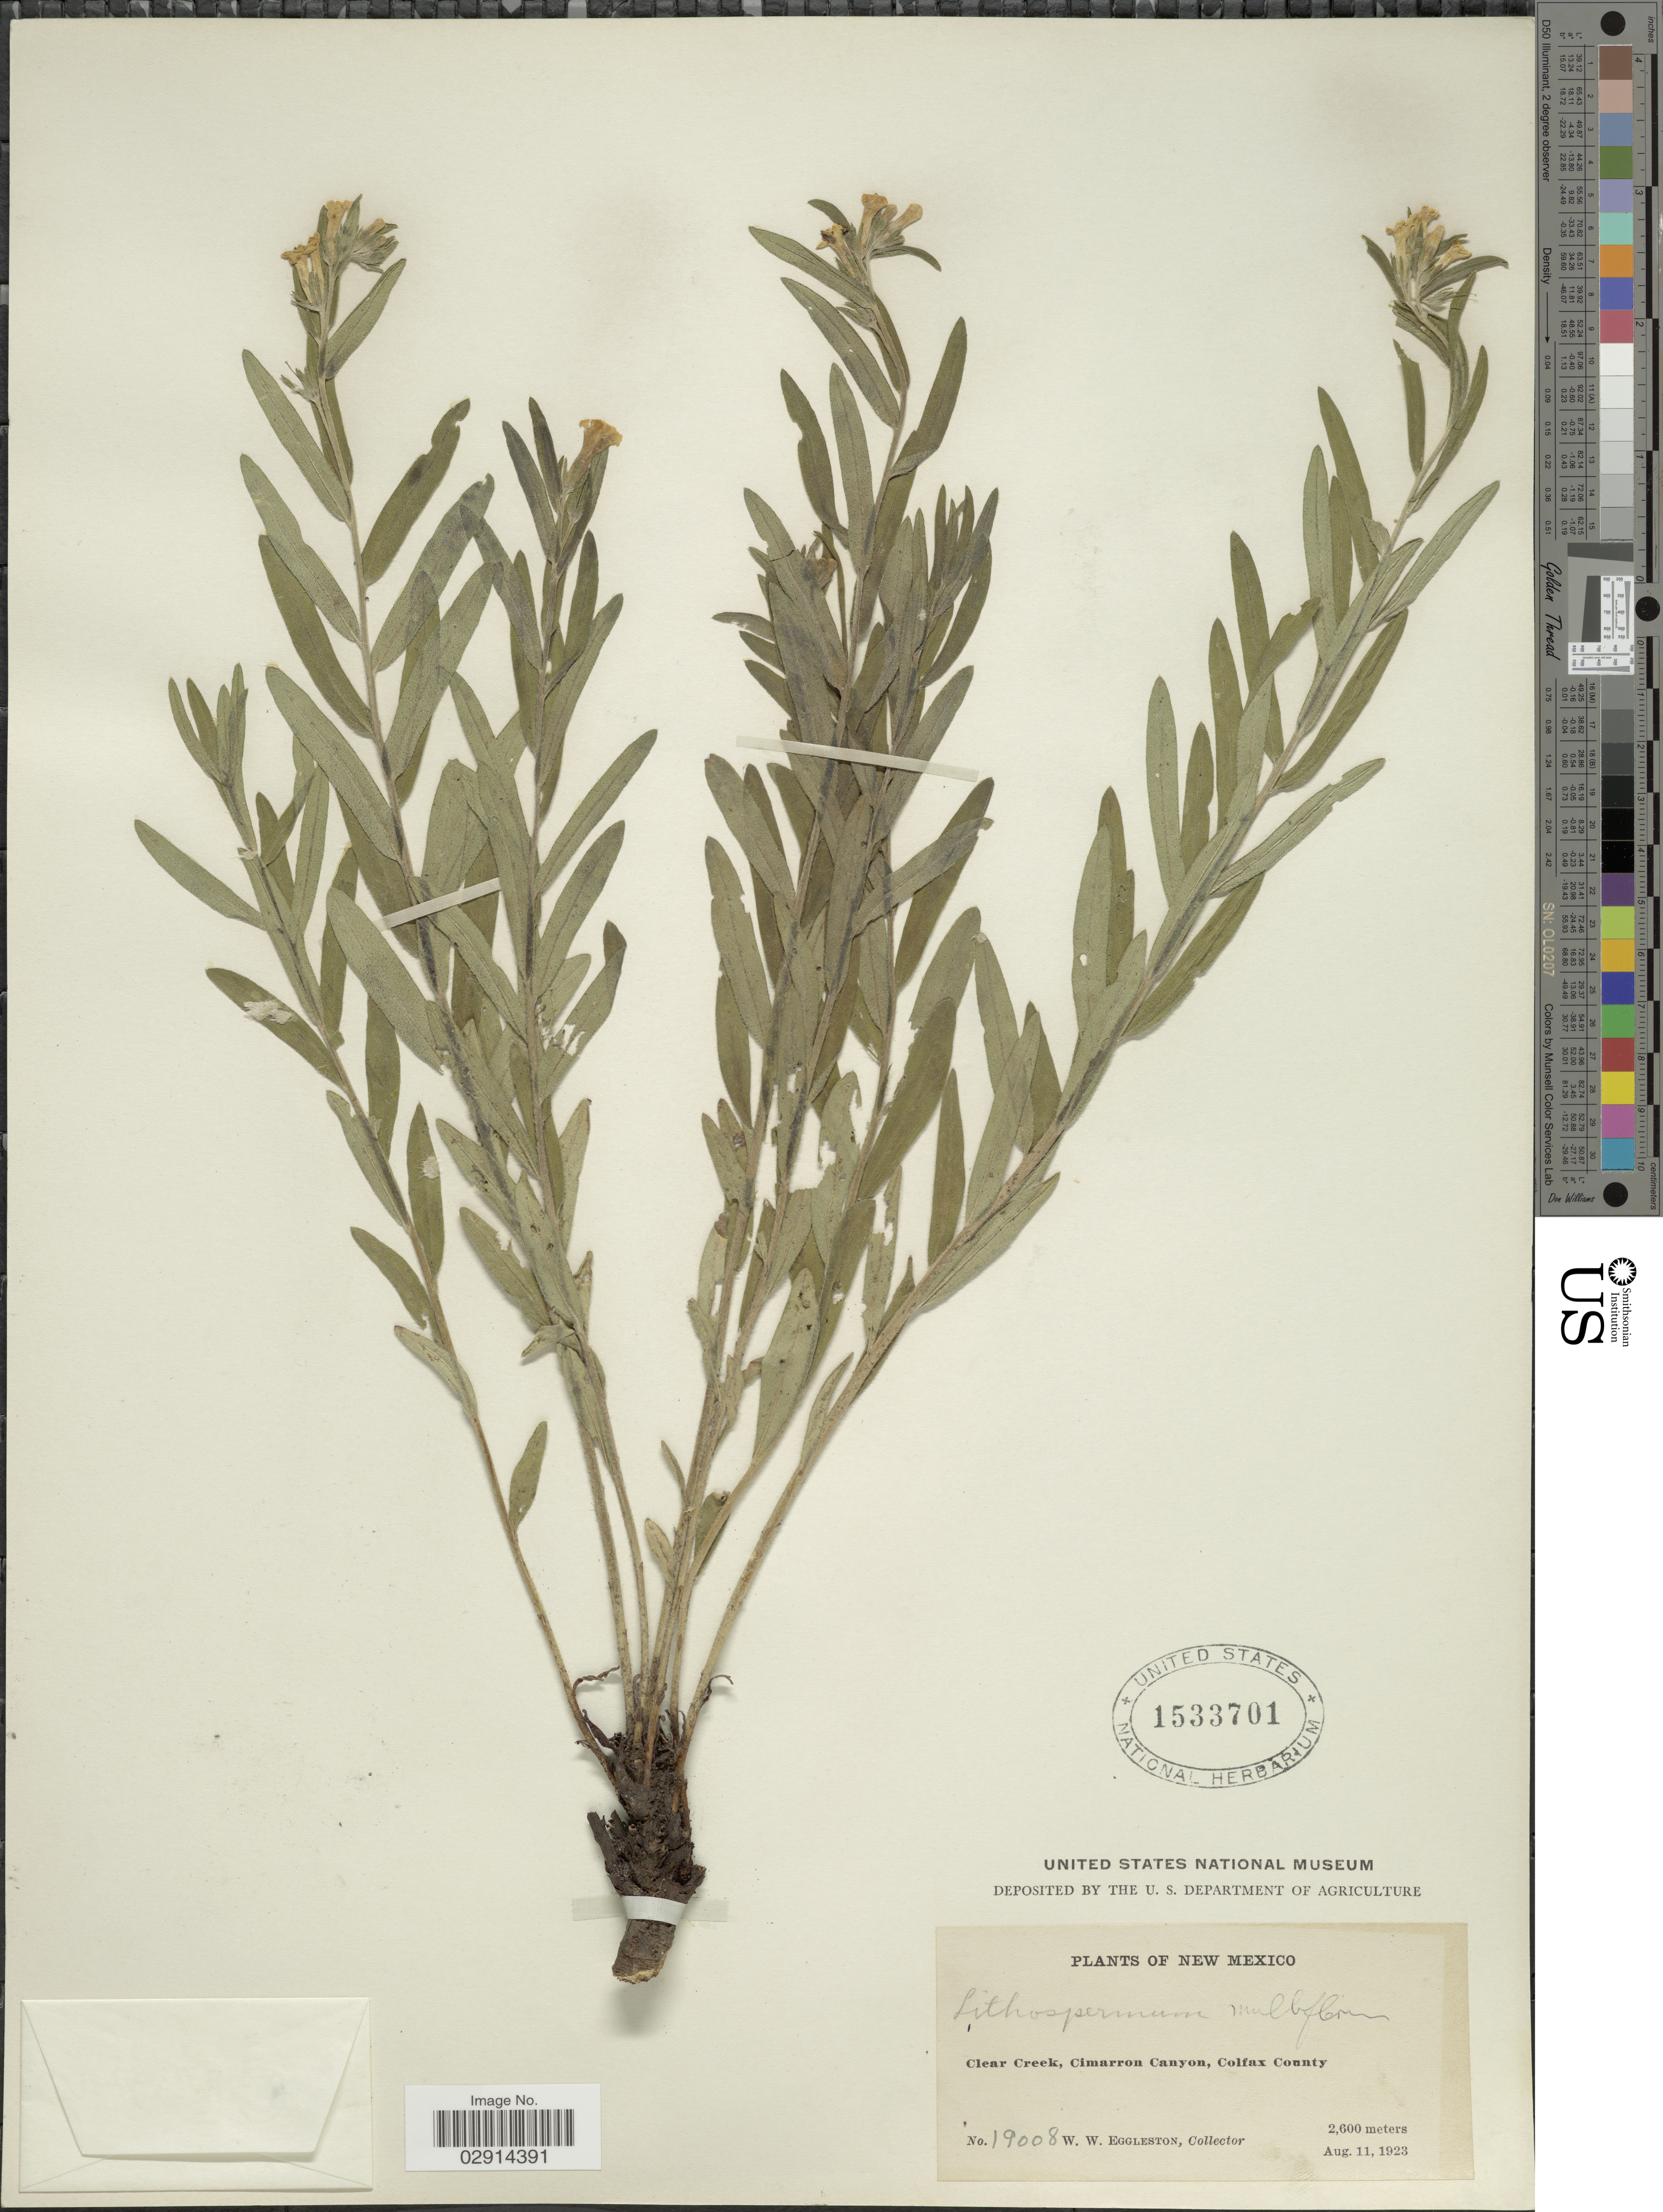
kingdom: Plantae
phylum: Tracheophyta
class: Magnoliopsida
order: Boraginales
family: Boraginaceae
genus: Lithospermum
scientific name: Lithospermum multiflorum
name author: Torr. ex A. Gray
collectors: W. W. Eggleston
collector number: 19008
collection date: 1923-08-11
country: United States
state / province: New Mexico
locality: Clear Creek, Cimarron Canyon, Colfax County.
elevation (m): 2600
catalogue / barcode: US 1533701